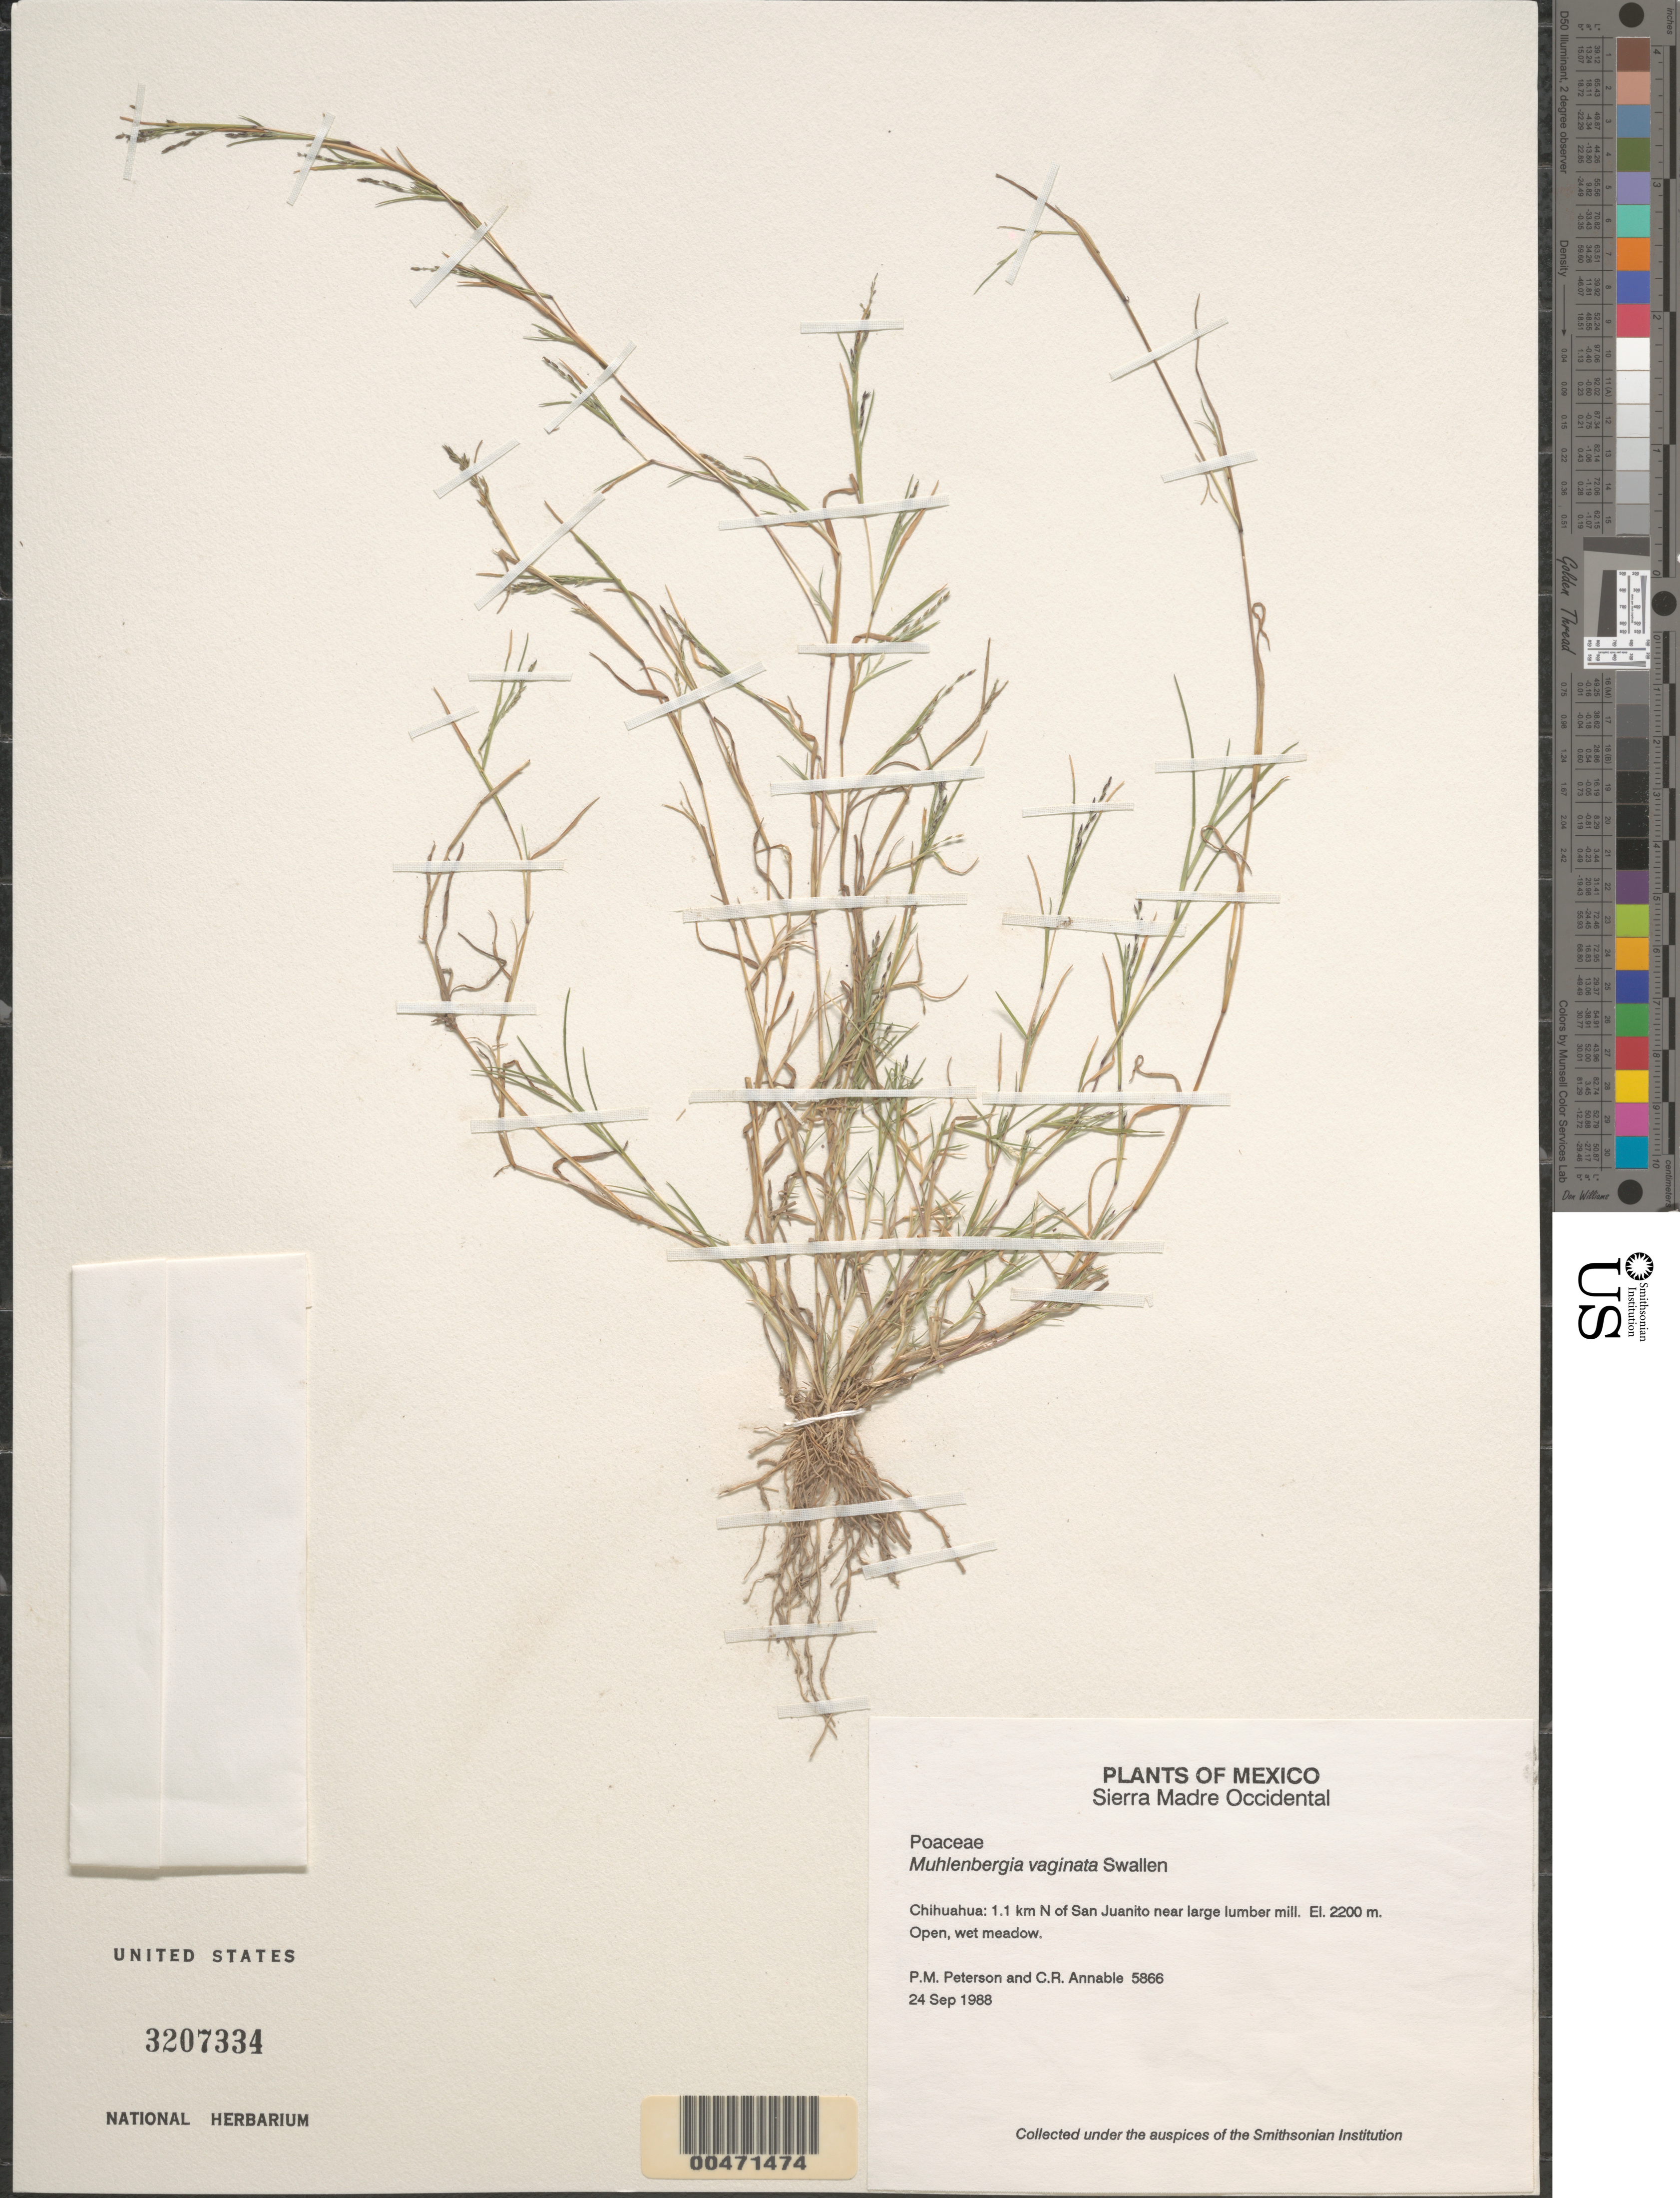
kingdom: Plantae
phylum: Tracheophyta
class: Liliopsida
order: Poales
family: Poaceae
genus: Muhlenbergia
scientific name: Muhlenbergia vaginata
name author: Swallen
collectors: P. M. Peterson & C. R. Annable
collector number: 05866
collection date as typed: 24 Sep 1988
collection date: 1988-09-24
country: Mexico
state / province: Chihuahua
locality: Sierra Madre Occidental, 1.1 km N of San Juanito near large lumber mill.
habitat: Open, wet meadow.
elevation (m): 2200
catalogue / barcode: US 3207334